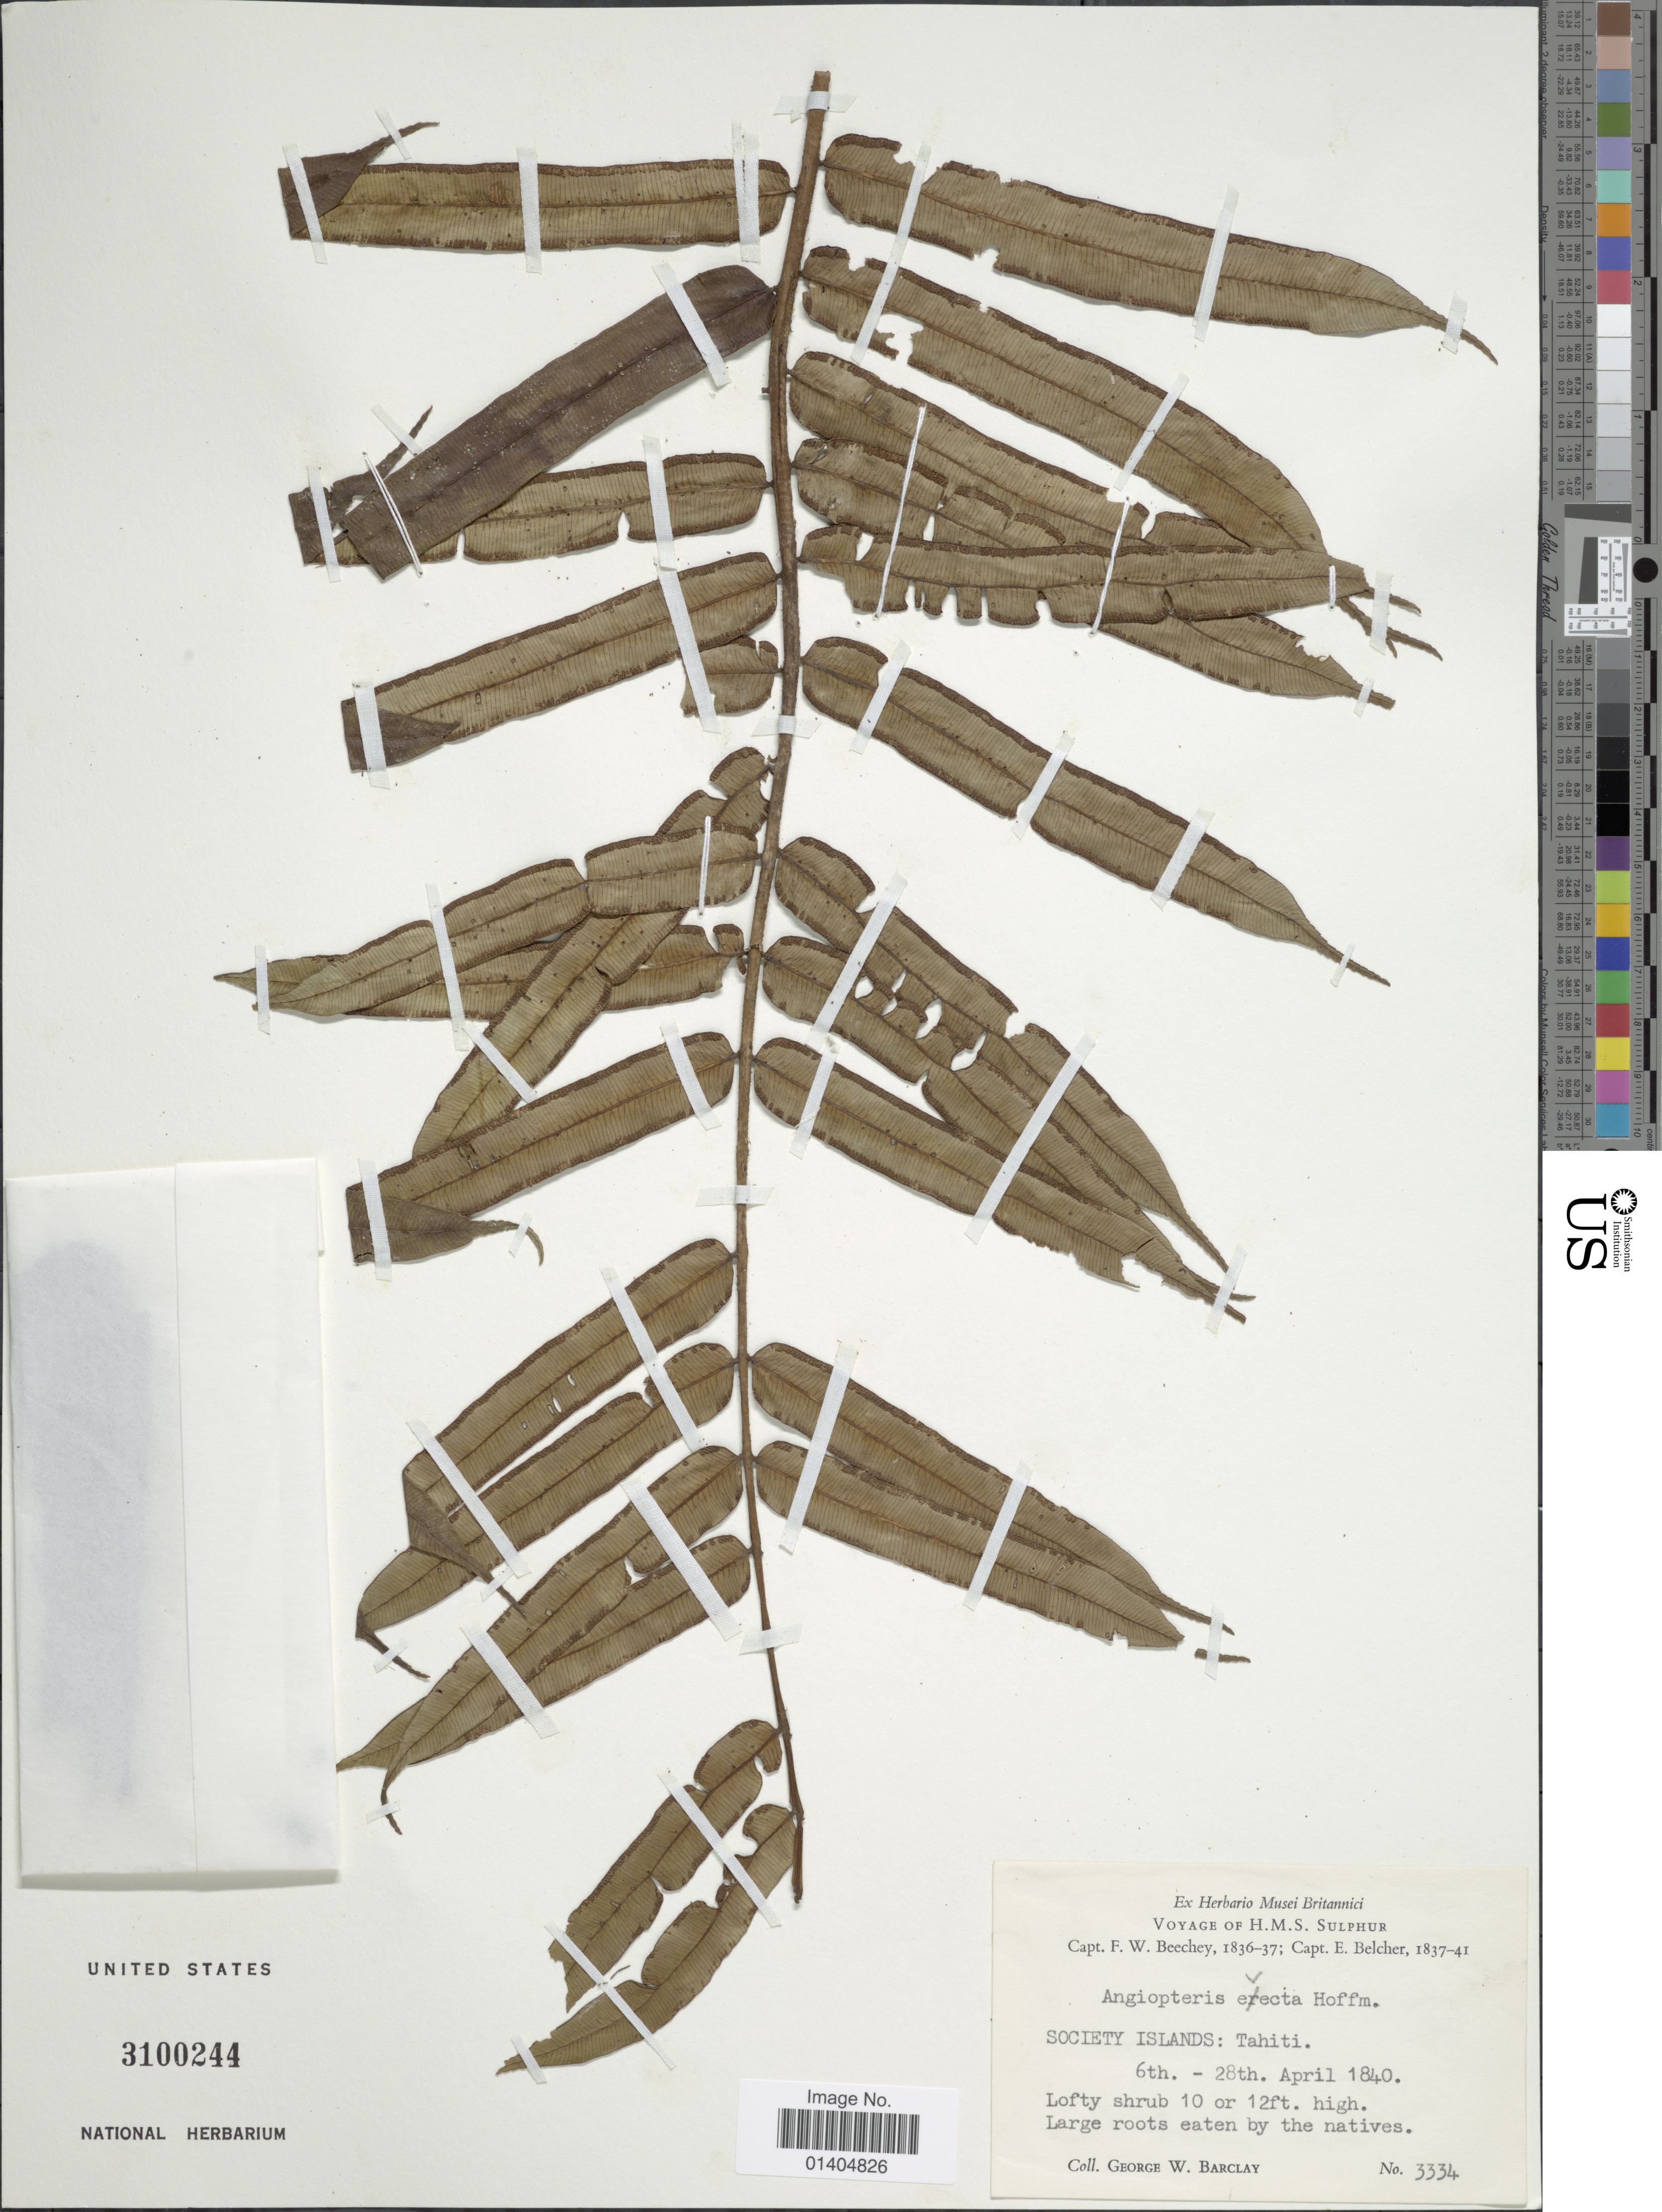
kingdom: Plantae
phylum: Tracheophyta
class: Polypodiopsida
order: Marattiales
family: Marattiaceae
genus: Angiopteris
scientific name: Angiopteris evecta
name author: (G. Forst.) Hoffm.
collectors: G. W. Barclay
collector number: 3334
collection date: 1840-04-06/1840-04-28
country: French Polynesia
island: Tahiti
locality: The Society Islands; Tahiti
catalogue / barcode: US 3100244